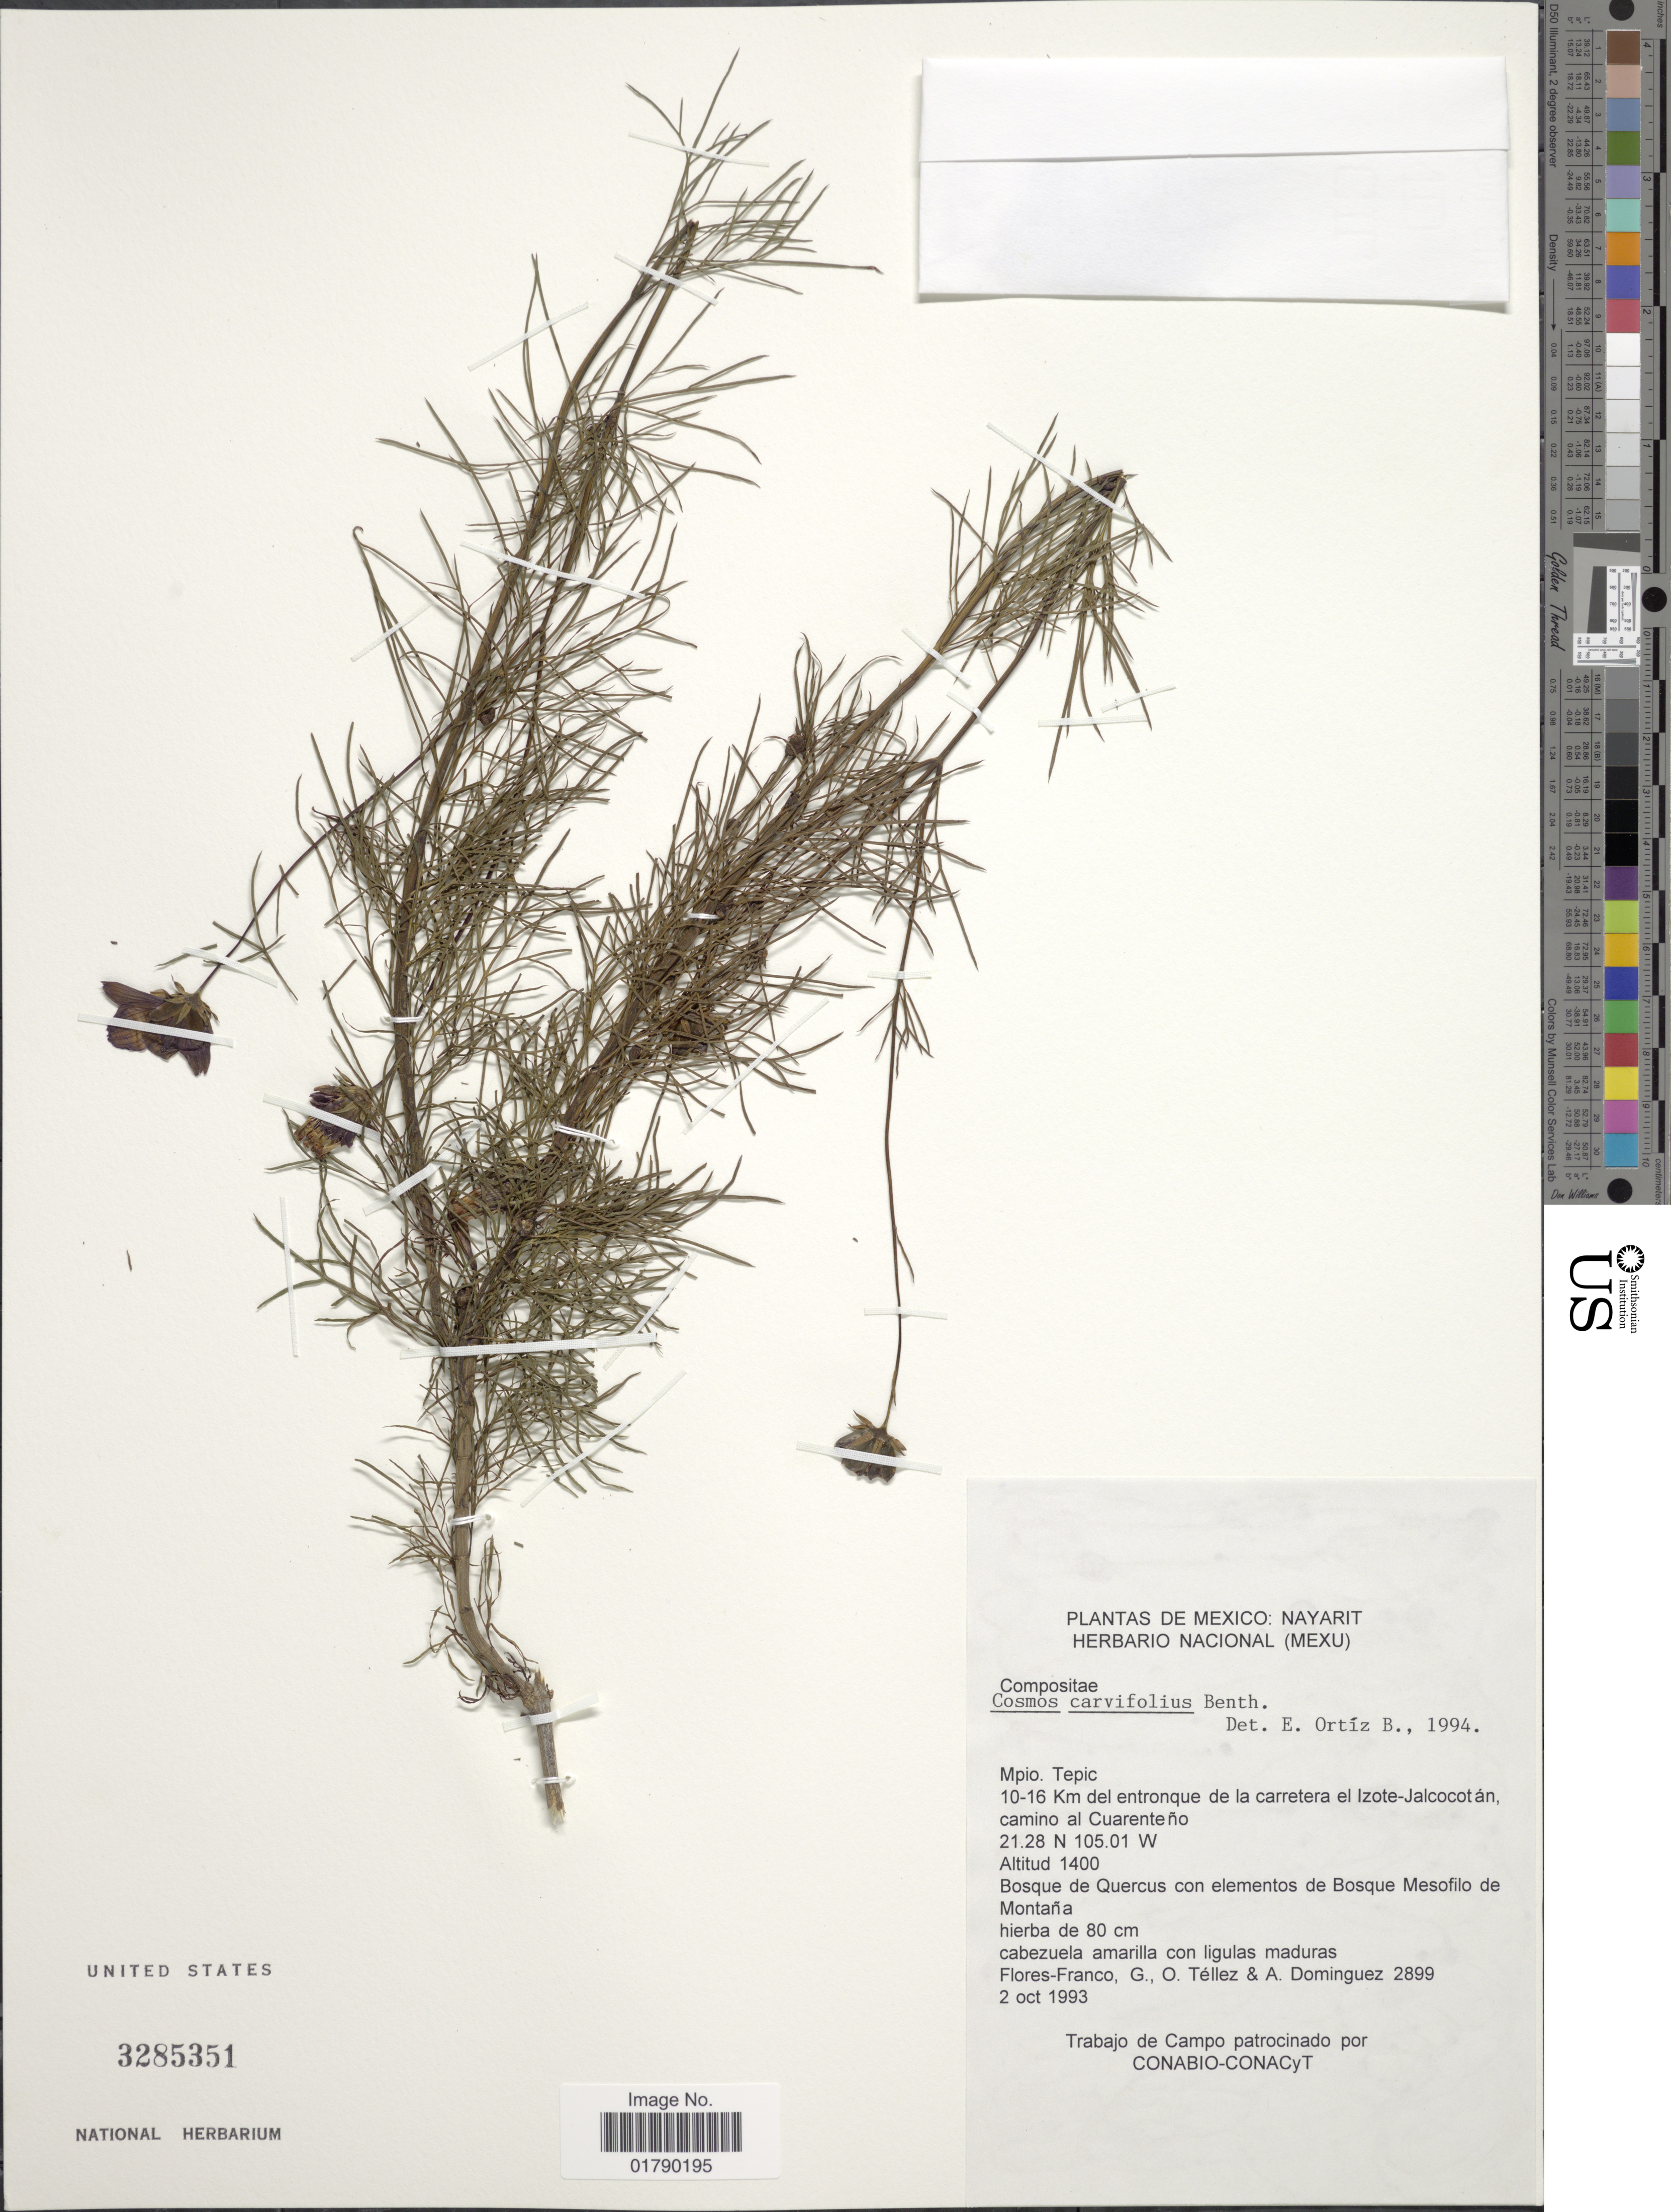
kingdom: Plantae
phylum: Tracheophyta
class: Magnoliopsida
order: Asterales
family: Asteraceae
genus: Cosmos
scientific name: Cosmos carvifolius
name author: Benth.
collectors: G. Flores F., O. Tellez & A. Dominguez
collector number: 2899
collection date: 1993-10-02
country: Mexico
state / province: Nayarit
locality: Mpio. Tepic, 10-16 km del entronque de la carretera el Izote-Jalcocotan, camino al Cuarenteno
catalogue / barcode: US 3285351